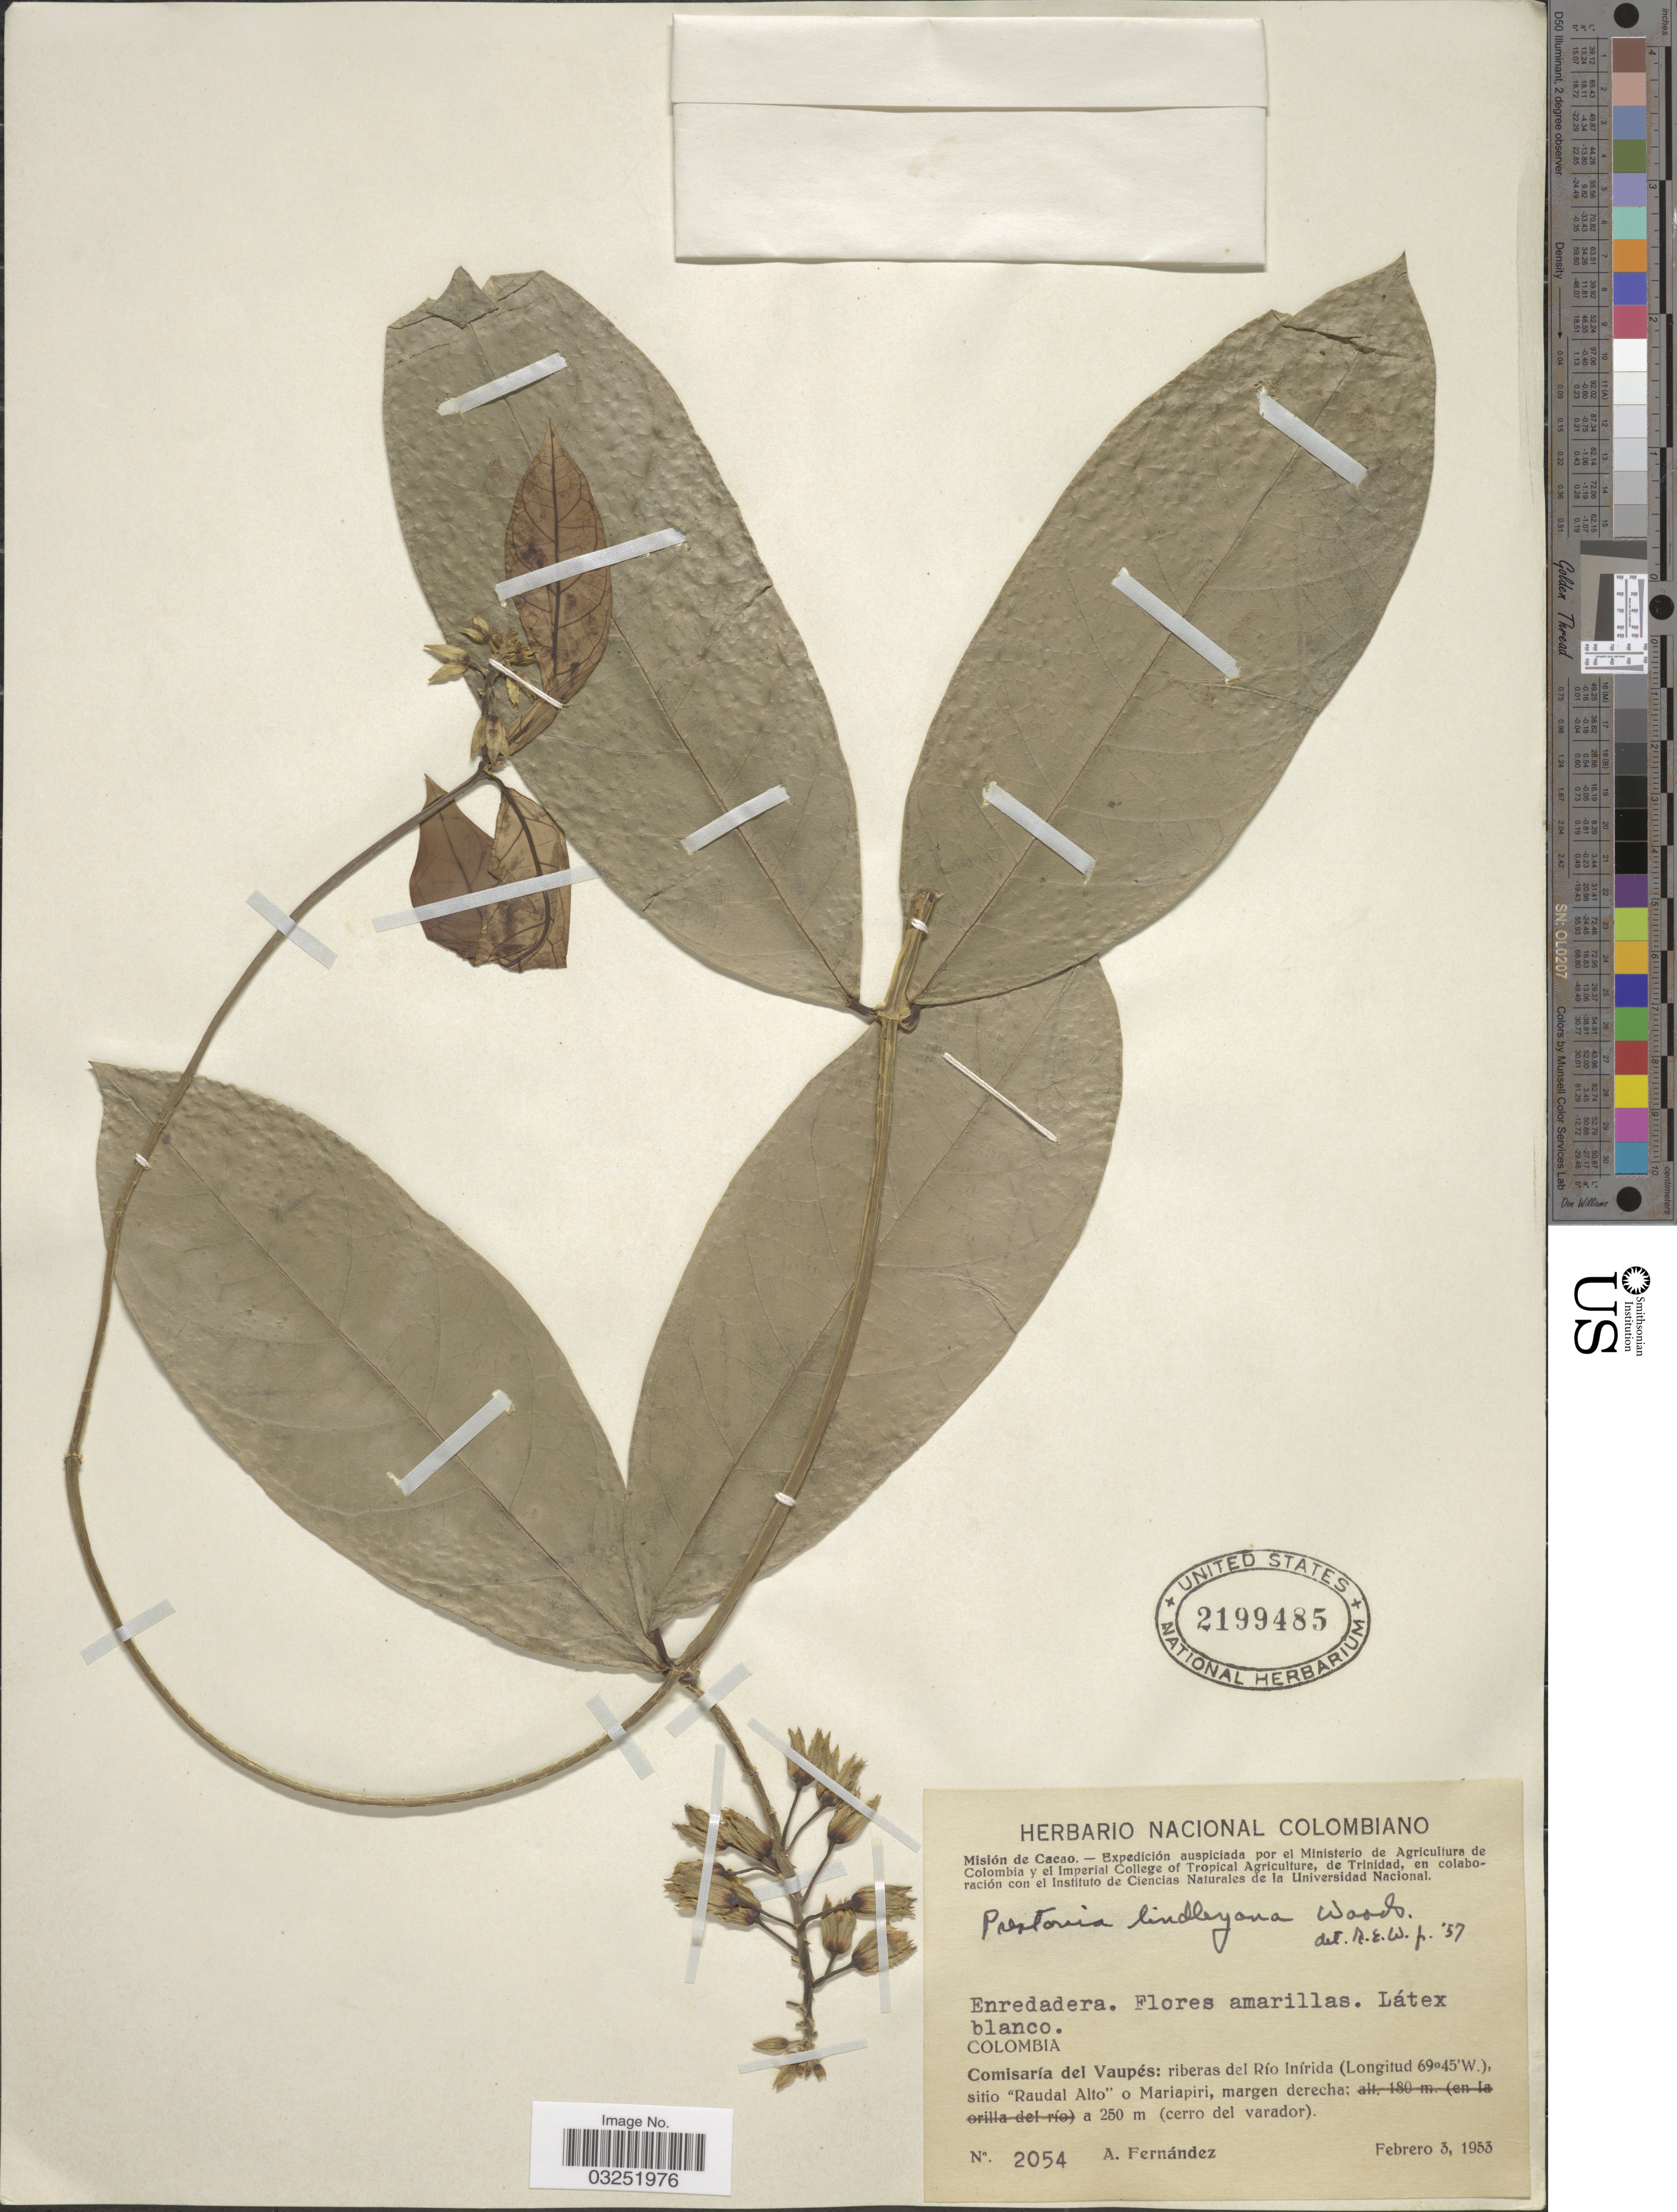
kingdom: Plantae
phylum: Tracheophyta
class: Magnoliopsida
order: Gentianales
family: Apocynaceae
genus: Prestonia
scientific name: Prestonia lindleyana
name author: Woodson ex Gleason & A.C. Sm.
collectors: A. Fernandez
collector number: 2054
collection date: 1953-02-03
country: Colombia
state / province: Vaupés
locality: Comisaría del Vaupés: riberas del Río Inírida, sitio "Raudal Alto" o Mariapiri, margen derecha (cerro del varador).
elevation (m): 250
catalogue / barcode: US 2199485